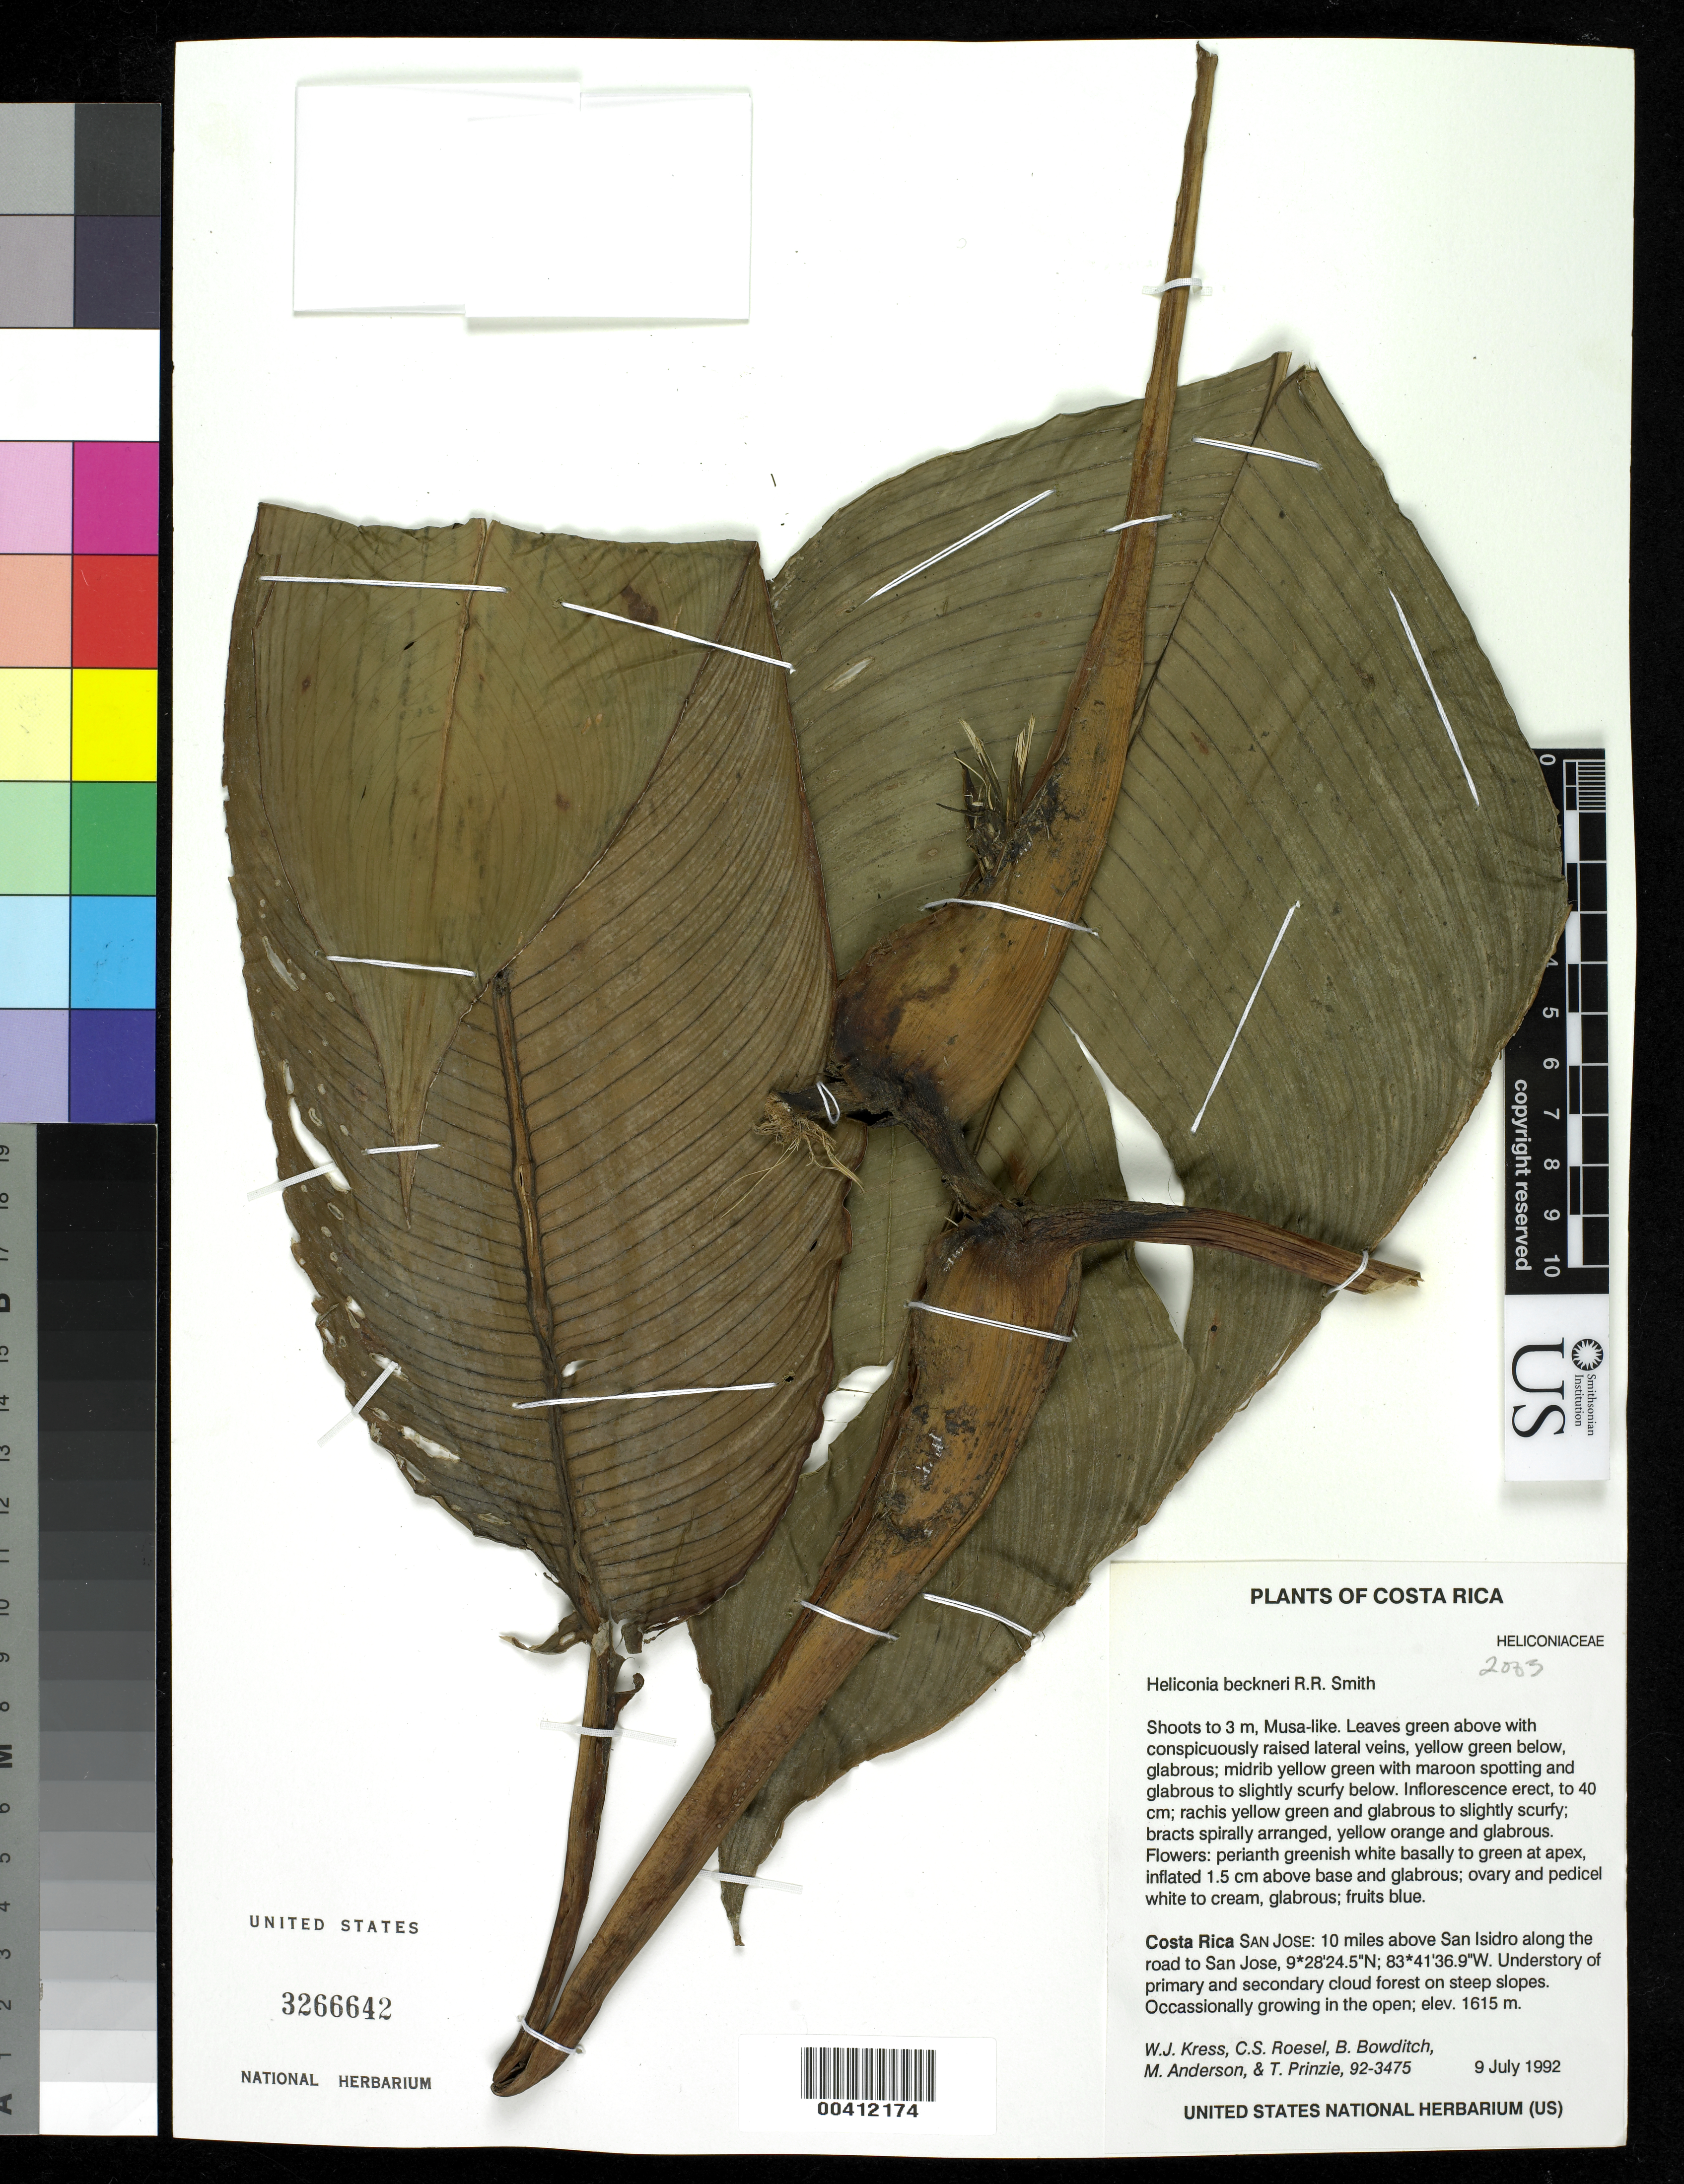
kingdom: Plantae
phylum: Tracheophyta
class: Liliopsida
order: Zingiberales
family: Heliconiaceae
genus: Heliconia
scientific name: Heliconia beckneri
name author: R.R. Sm.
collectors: W. J. Kress, C. S. Roesel, B. Bowditch, M. Anderson & T. Prinzie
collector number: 92-3475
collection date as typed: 09 Jul 1992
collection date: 1992-07-09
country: Costa Rica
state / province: San José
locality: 10 mi above san isidro along the rd to san jose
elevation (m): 1615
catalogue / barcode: US 3266642